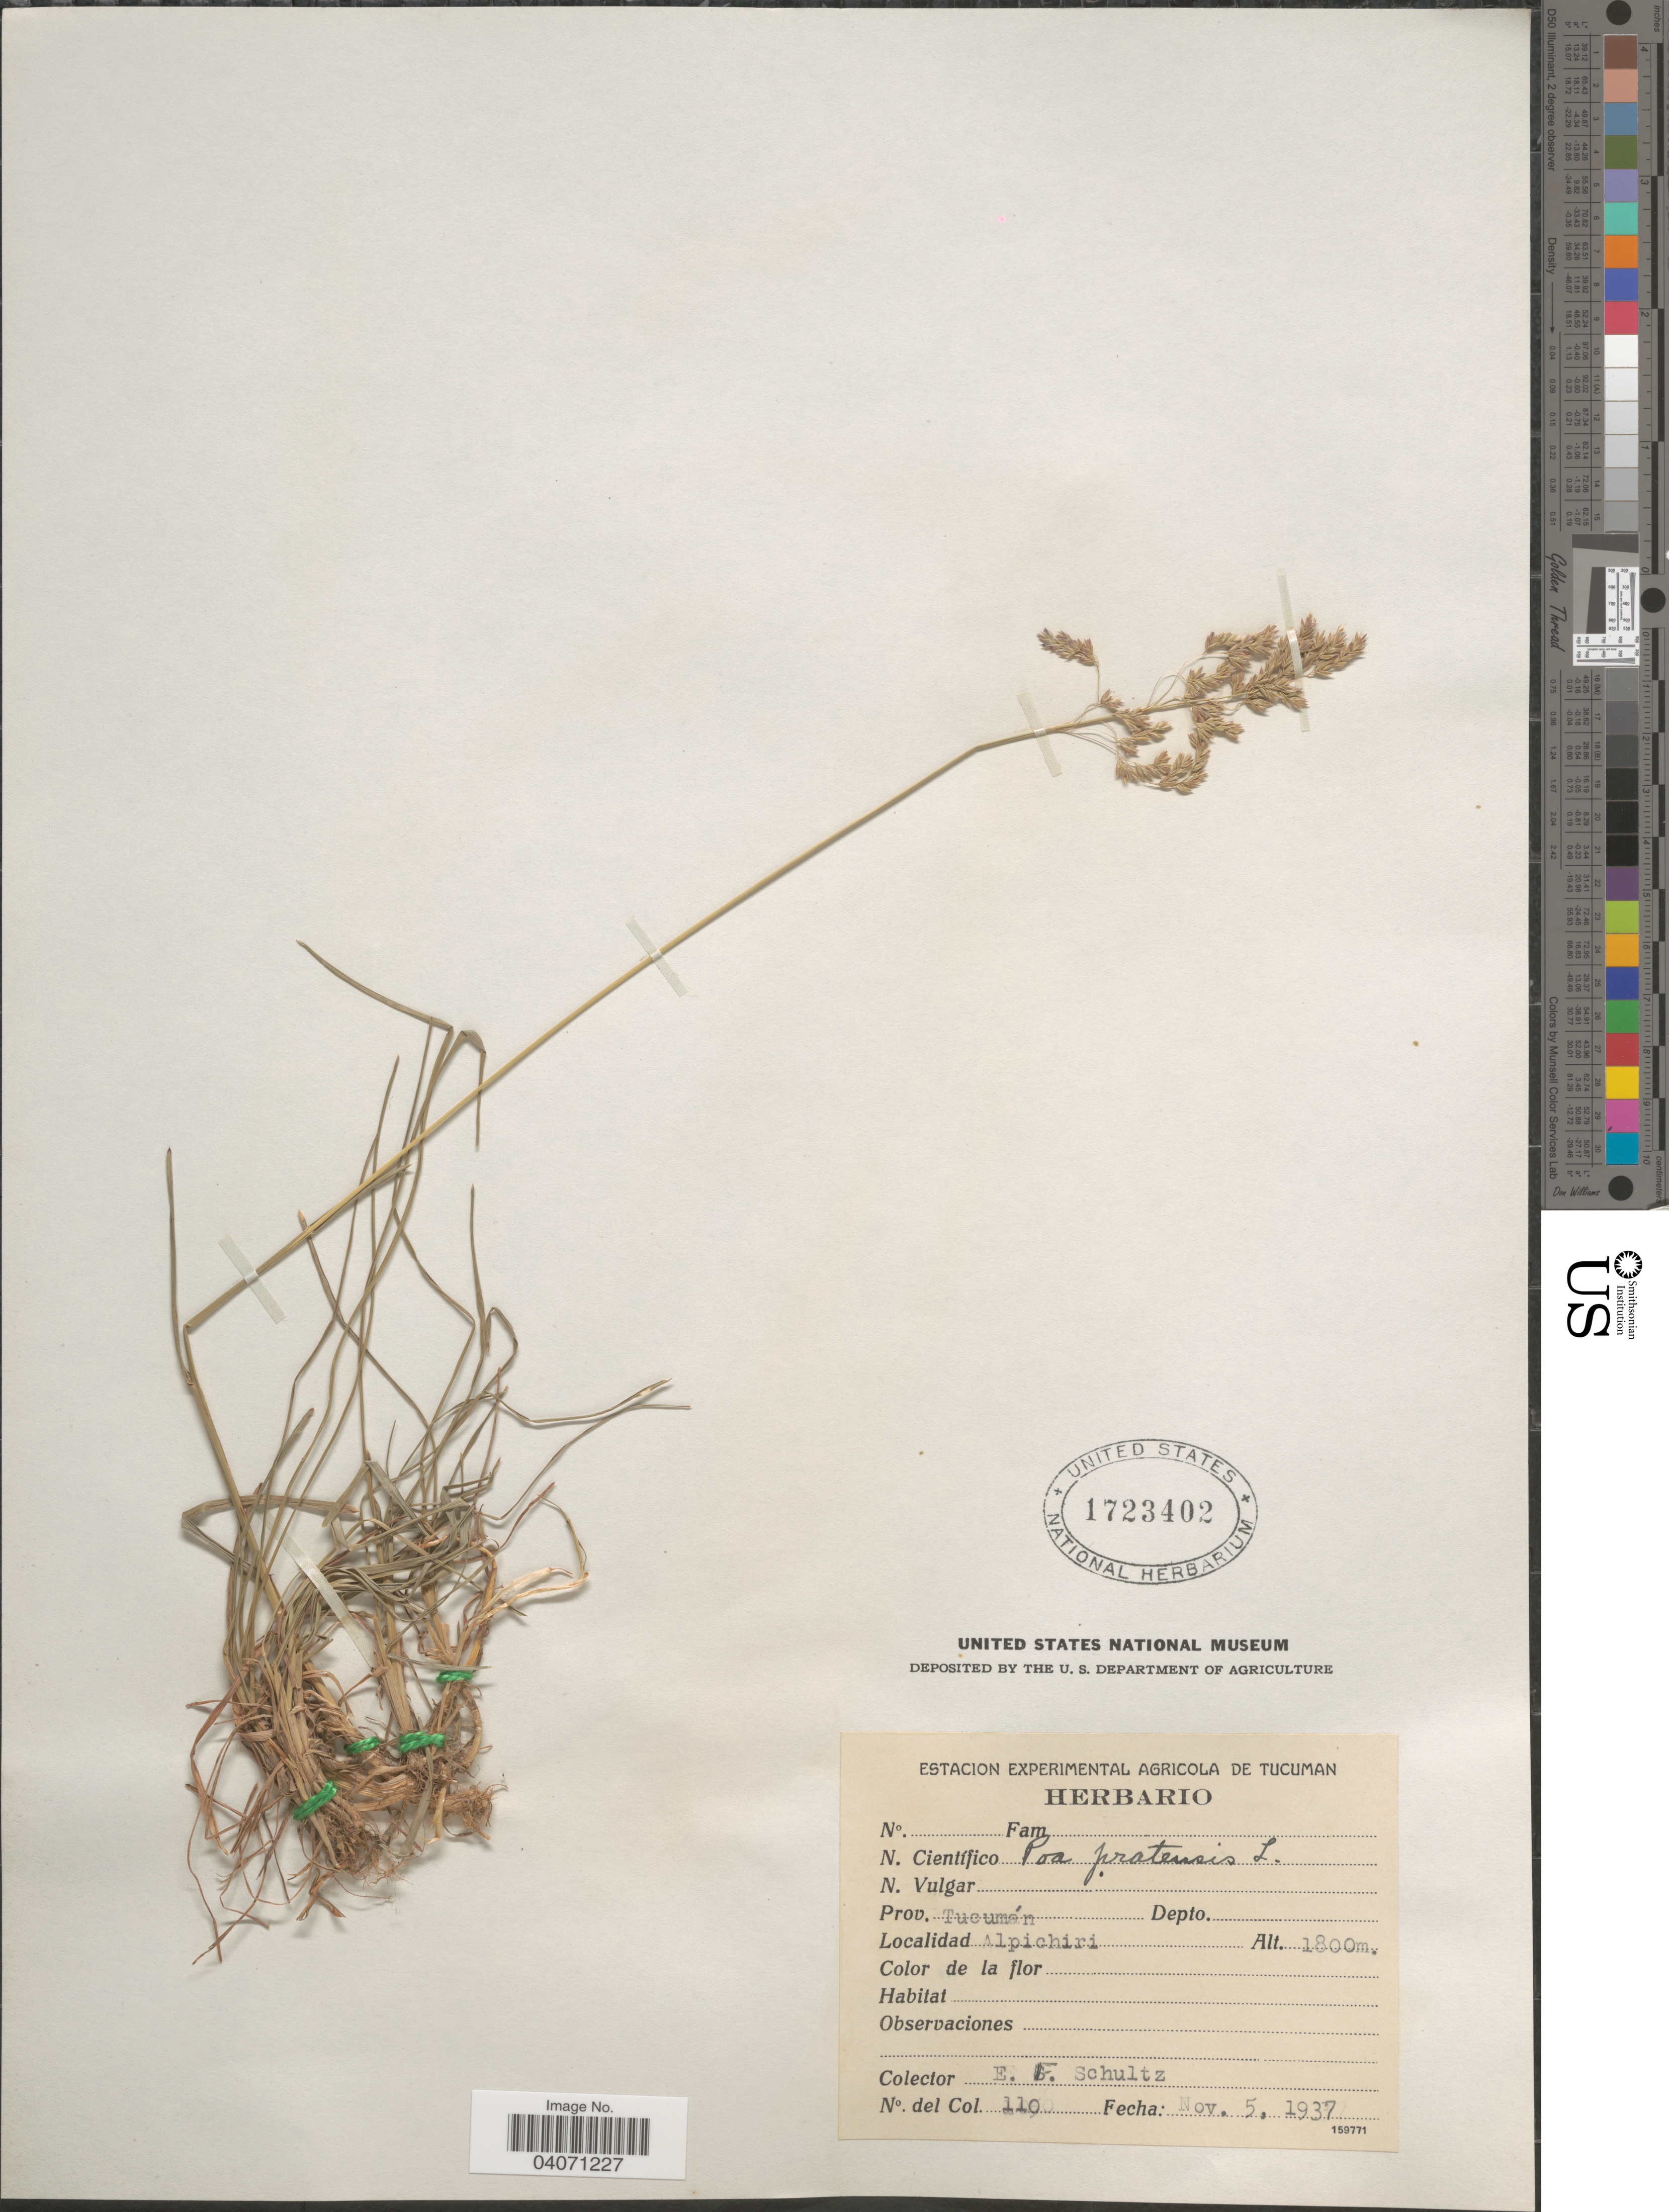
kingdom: Plantae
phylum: Tracheophyta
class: Liliopsida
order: Poales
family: Poaceae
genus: Poa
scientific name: Poa pratensis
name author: L.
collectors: E. Schultz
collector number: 110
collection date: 1937-11-05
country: Argentina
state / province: Tucuman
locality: Alpichiri.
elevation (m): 1800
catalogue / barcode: US 1723402